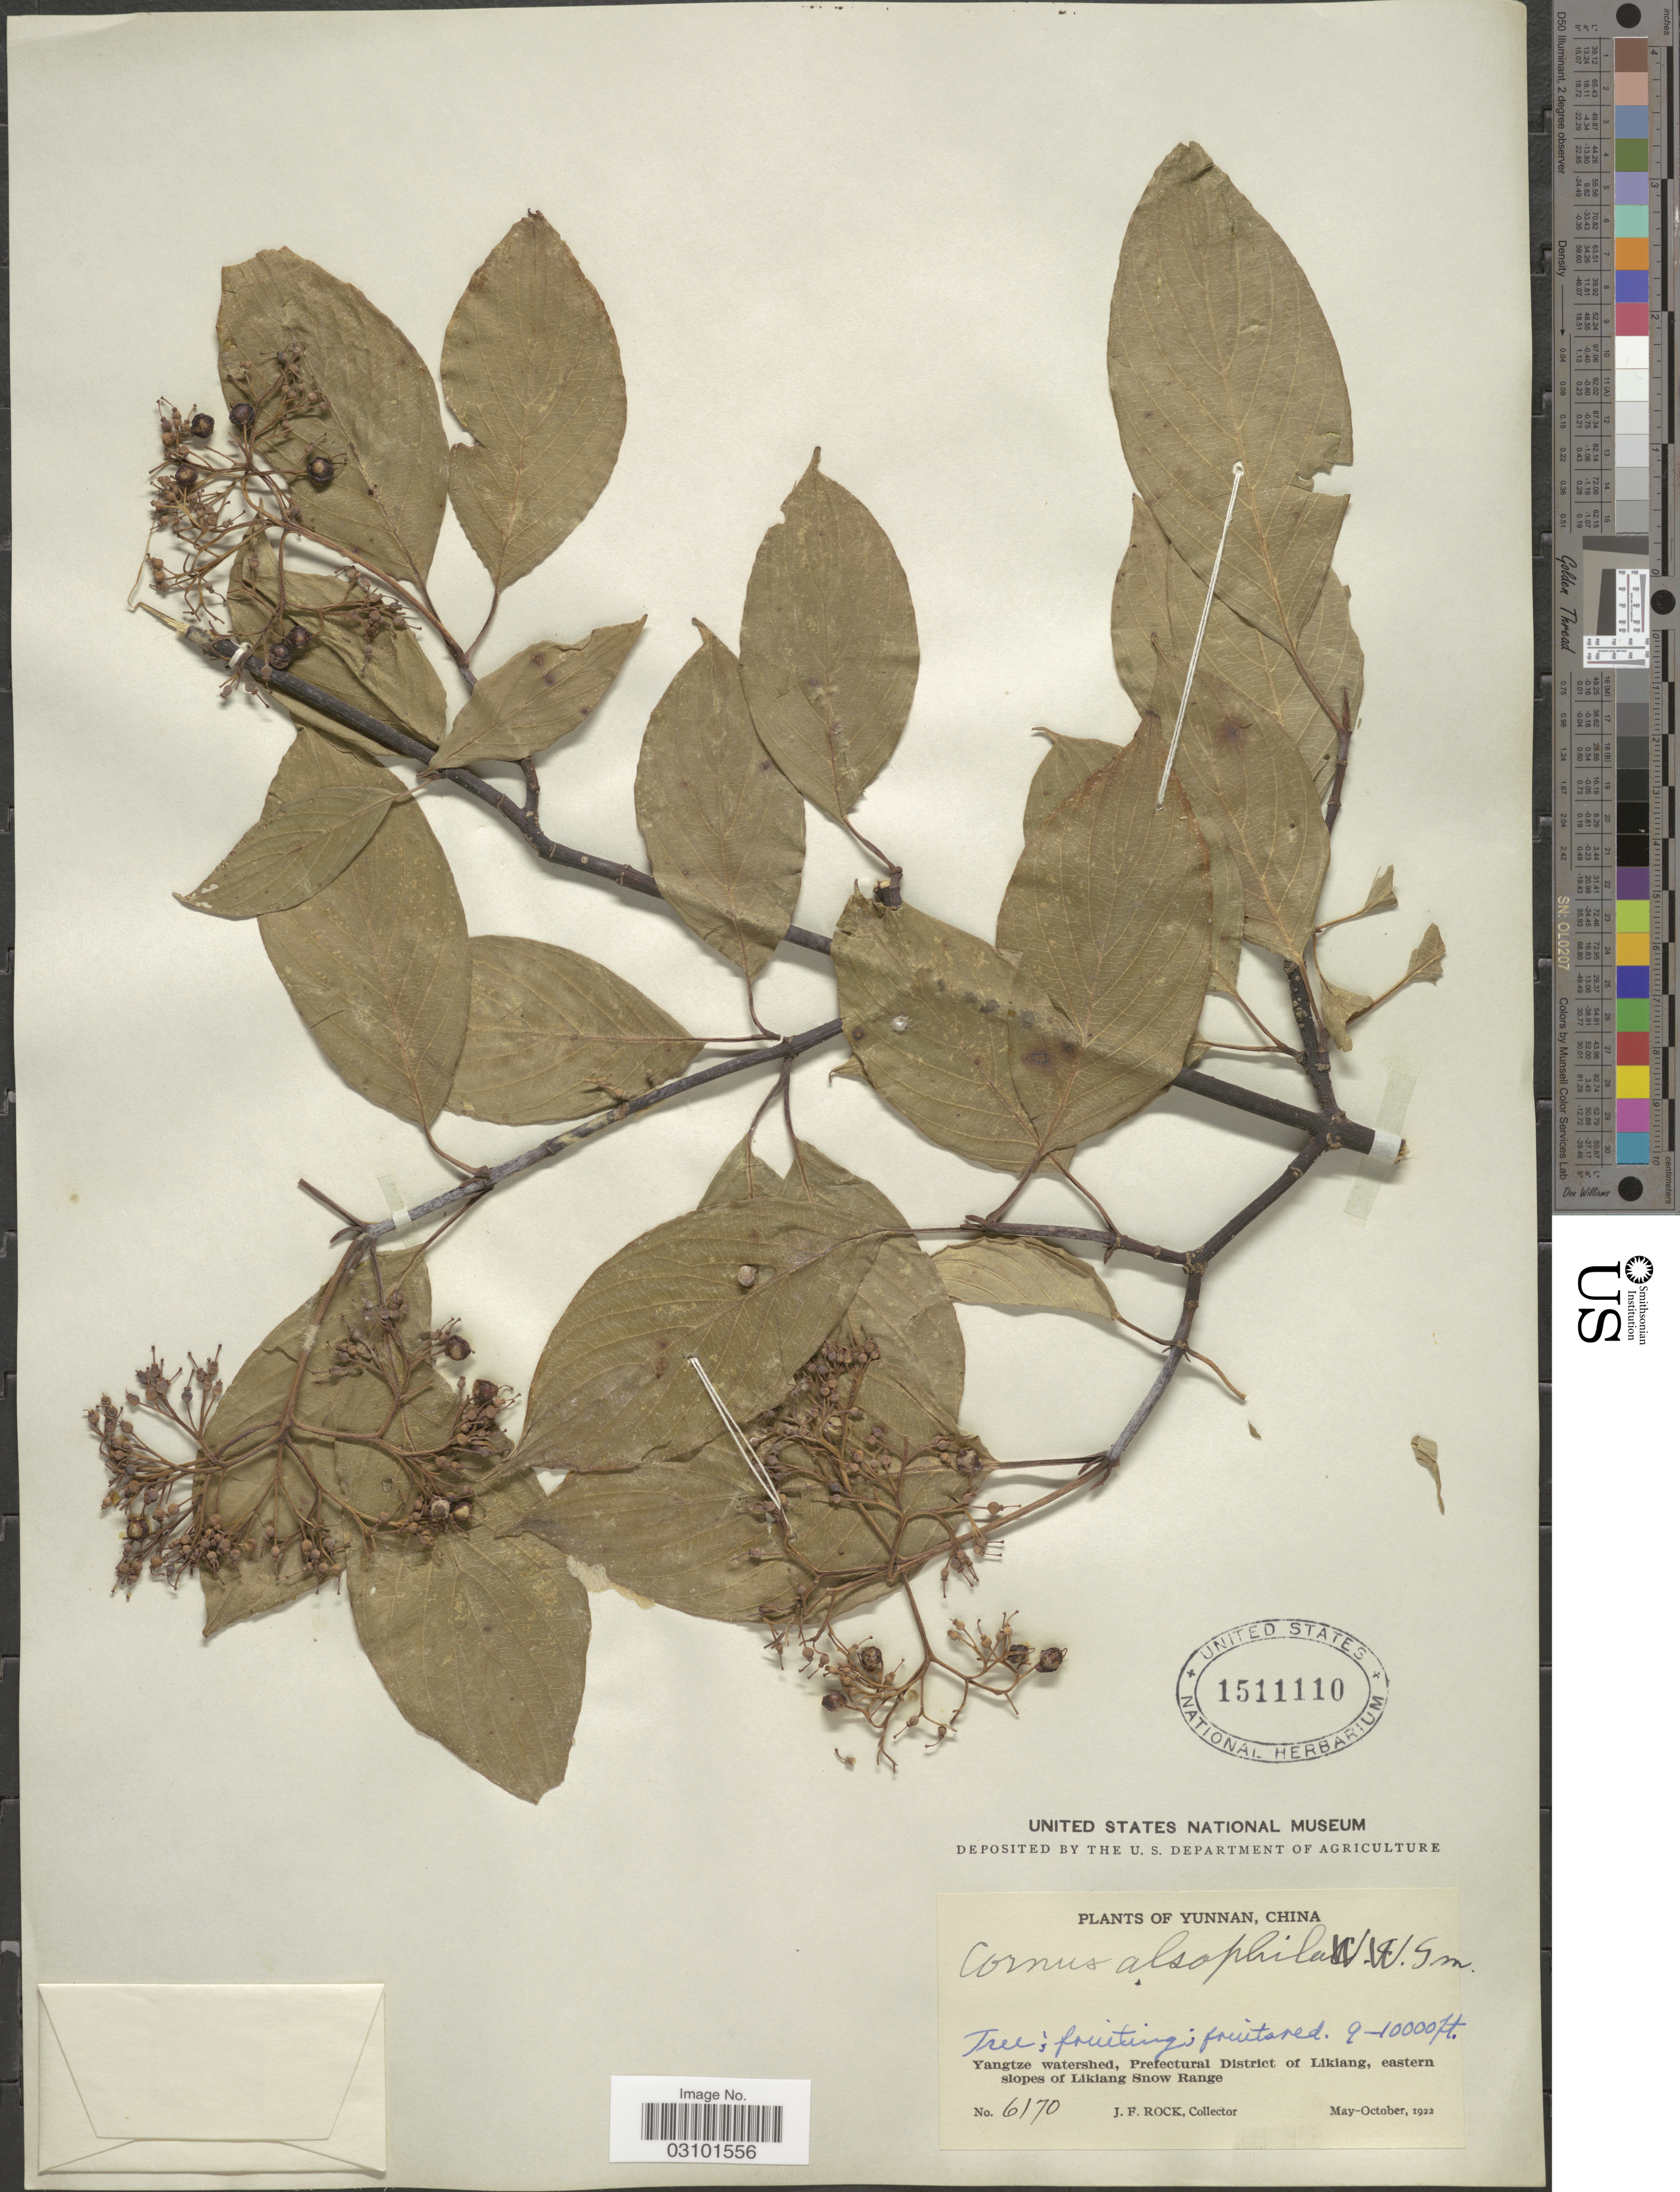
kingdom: Plantae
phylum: Tracheophyta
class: Magnoliopsida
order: Cornales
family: Cornaceae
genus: Cornus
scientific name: Cornus hemsleyi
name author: C.K. Schneid. & Wagnerin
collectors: J. Rock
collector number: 6170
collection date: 1922-05/1922-10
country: China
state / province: Yunnan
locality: Yangtze watershed, Prefectural District of Likiang, eastern slopes of Likiang Snow Range.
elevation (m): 2743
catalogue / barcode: US 1511110